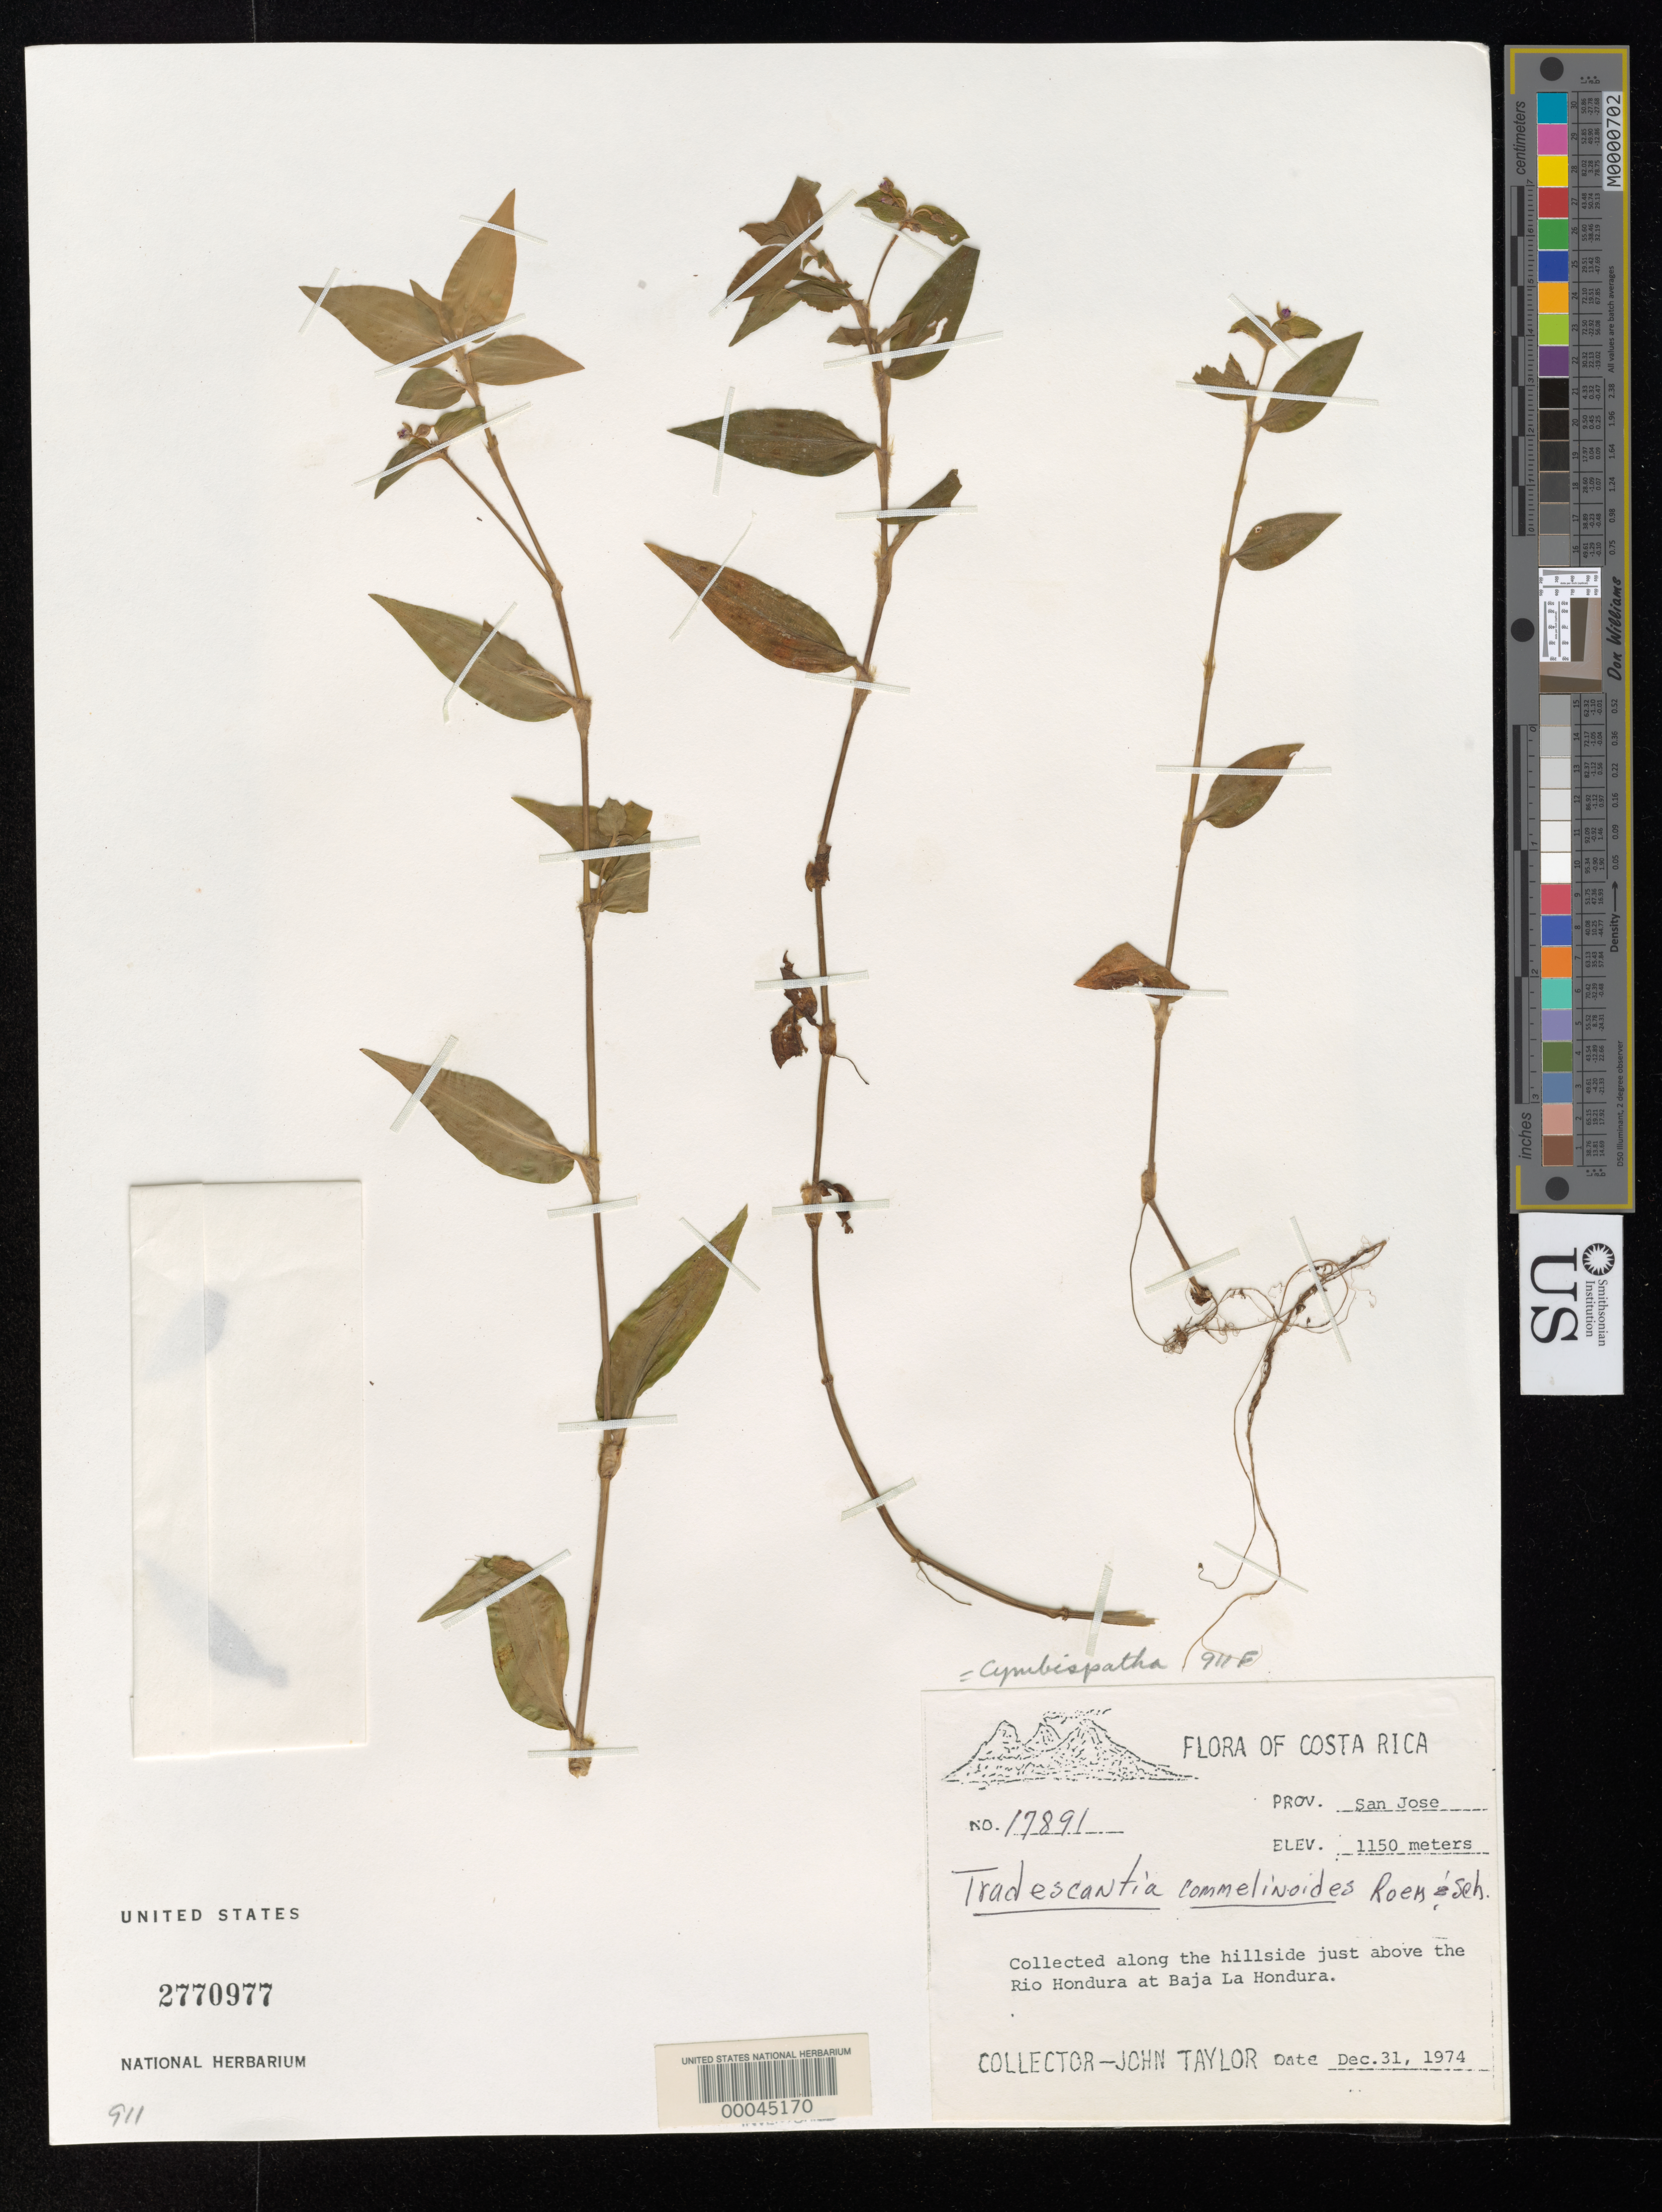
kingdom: Plantae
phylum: Tracheophyta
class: Liliopsida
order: Commelinales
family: Commelinaceae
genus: Tradescantia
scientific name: Tradescantia poelliae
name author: D.R. Hunt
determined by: Strong, Mark T., (BOT), Smithsonian Institution - National Museum of Natural History (UNITED STATES)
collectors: J. Taylor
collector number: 17891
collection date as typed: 31 Dec 1974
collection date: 1974-12-31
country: Costa Rica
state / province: San José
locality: Rio hondura at baja la hondura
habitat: Hillside above river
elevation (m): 1150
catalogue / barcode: US 2770977